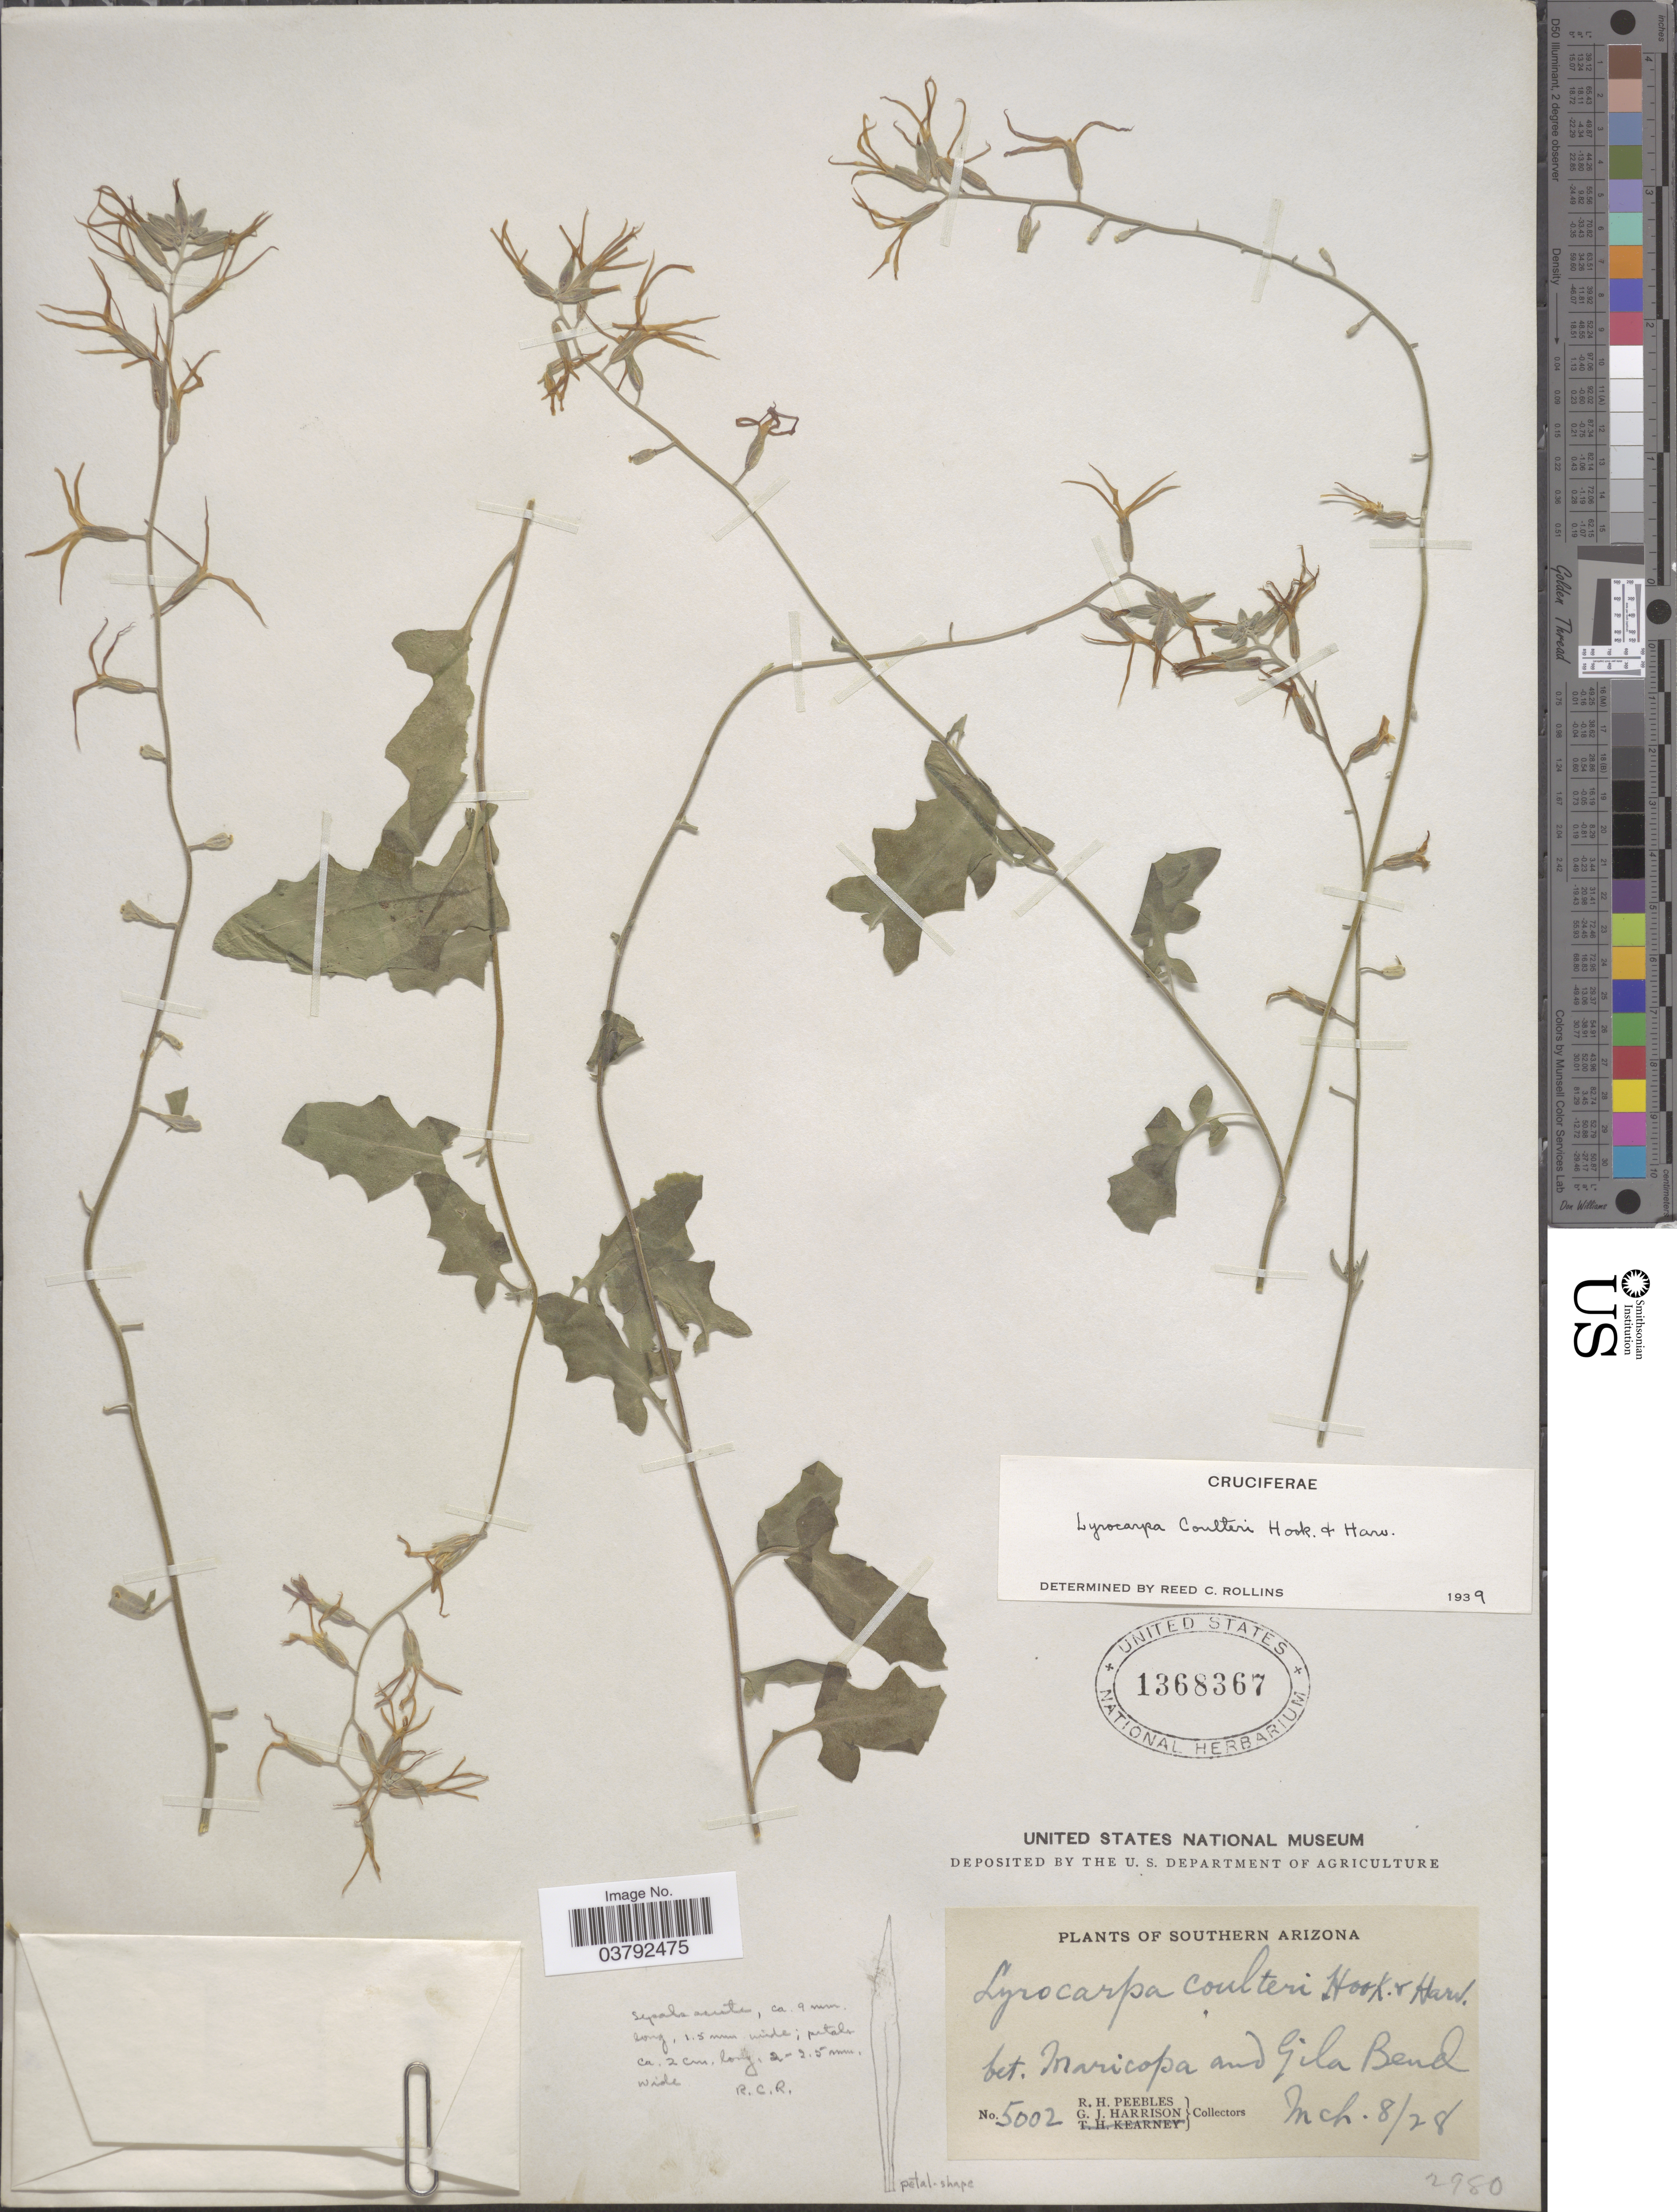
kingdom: Plantae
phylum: Tracheophyta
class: Magnoliopsida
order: Brassicales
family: Brassicaceae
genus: Lyrocarpa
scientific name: Lyrocarpa coulteri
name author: Hook. & Harv.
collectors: R. H. Peebles & G. J. Harrison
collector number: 5002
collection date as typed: Transcribed d/m/y: 8/3/28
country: United States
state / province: Arizona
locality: Southern Arizona. Bet. Maricopa and Gila Bend.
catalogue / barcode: US 1368367